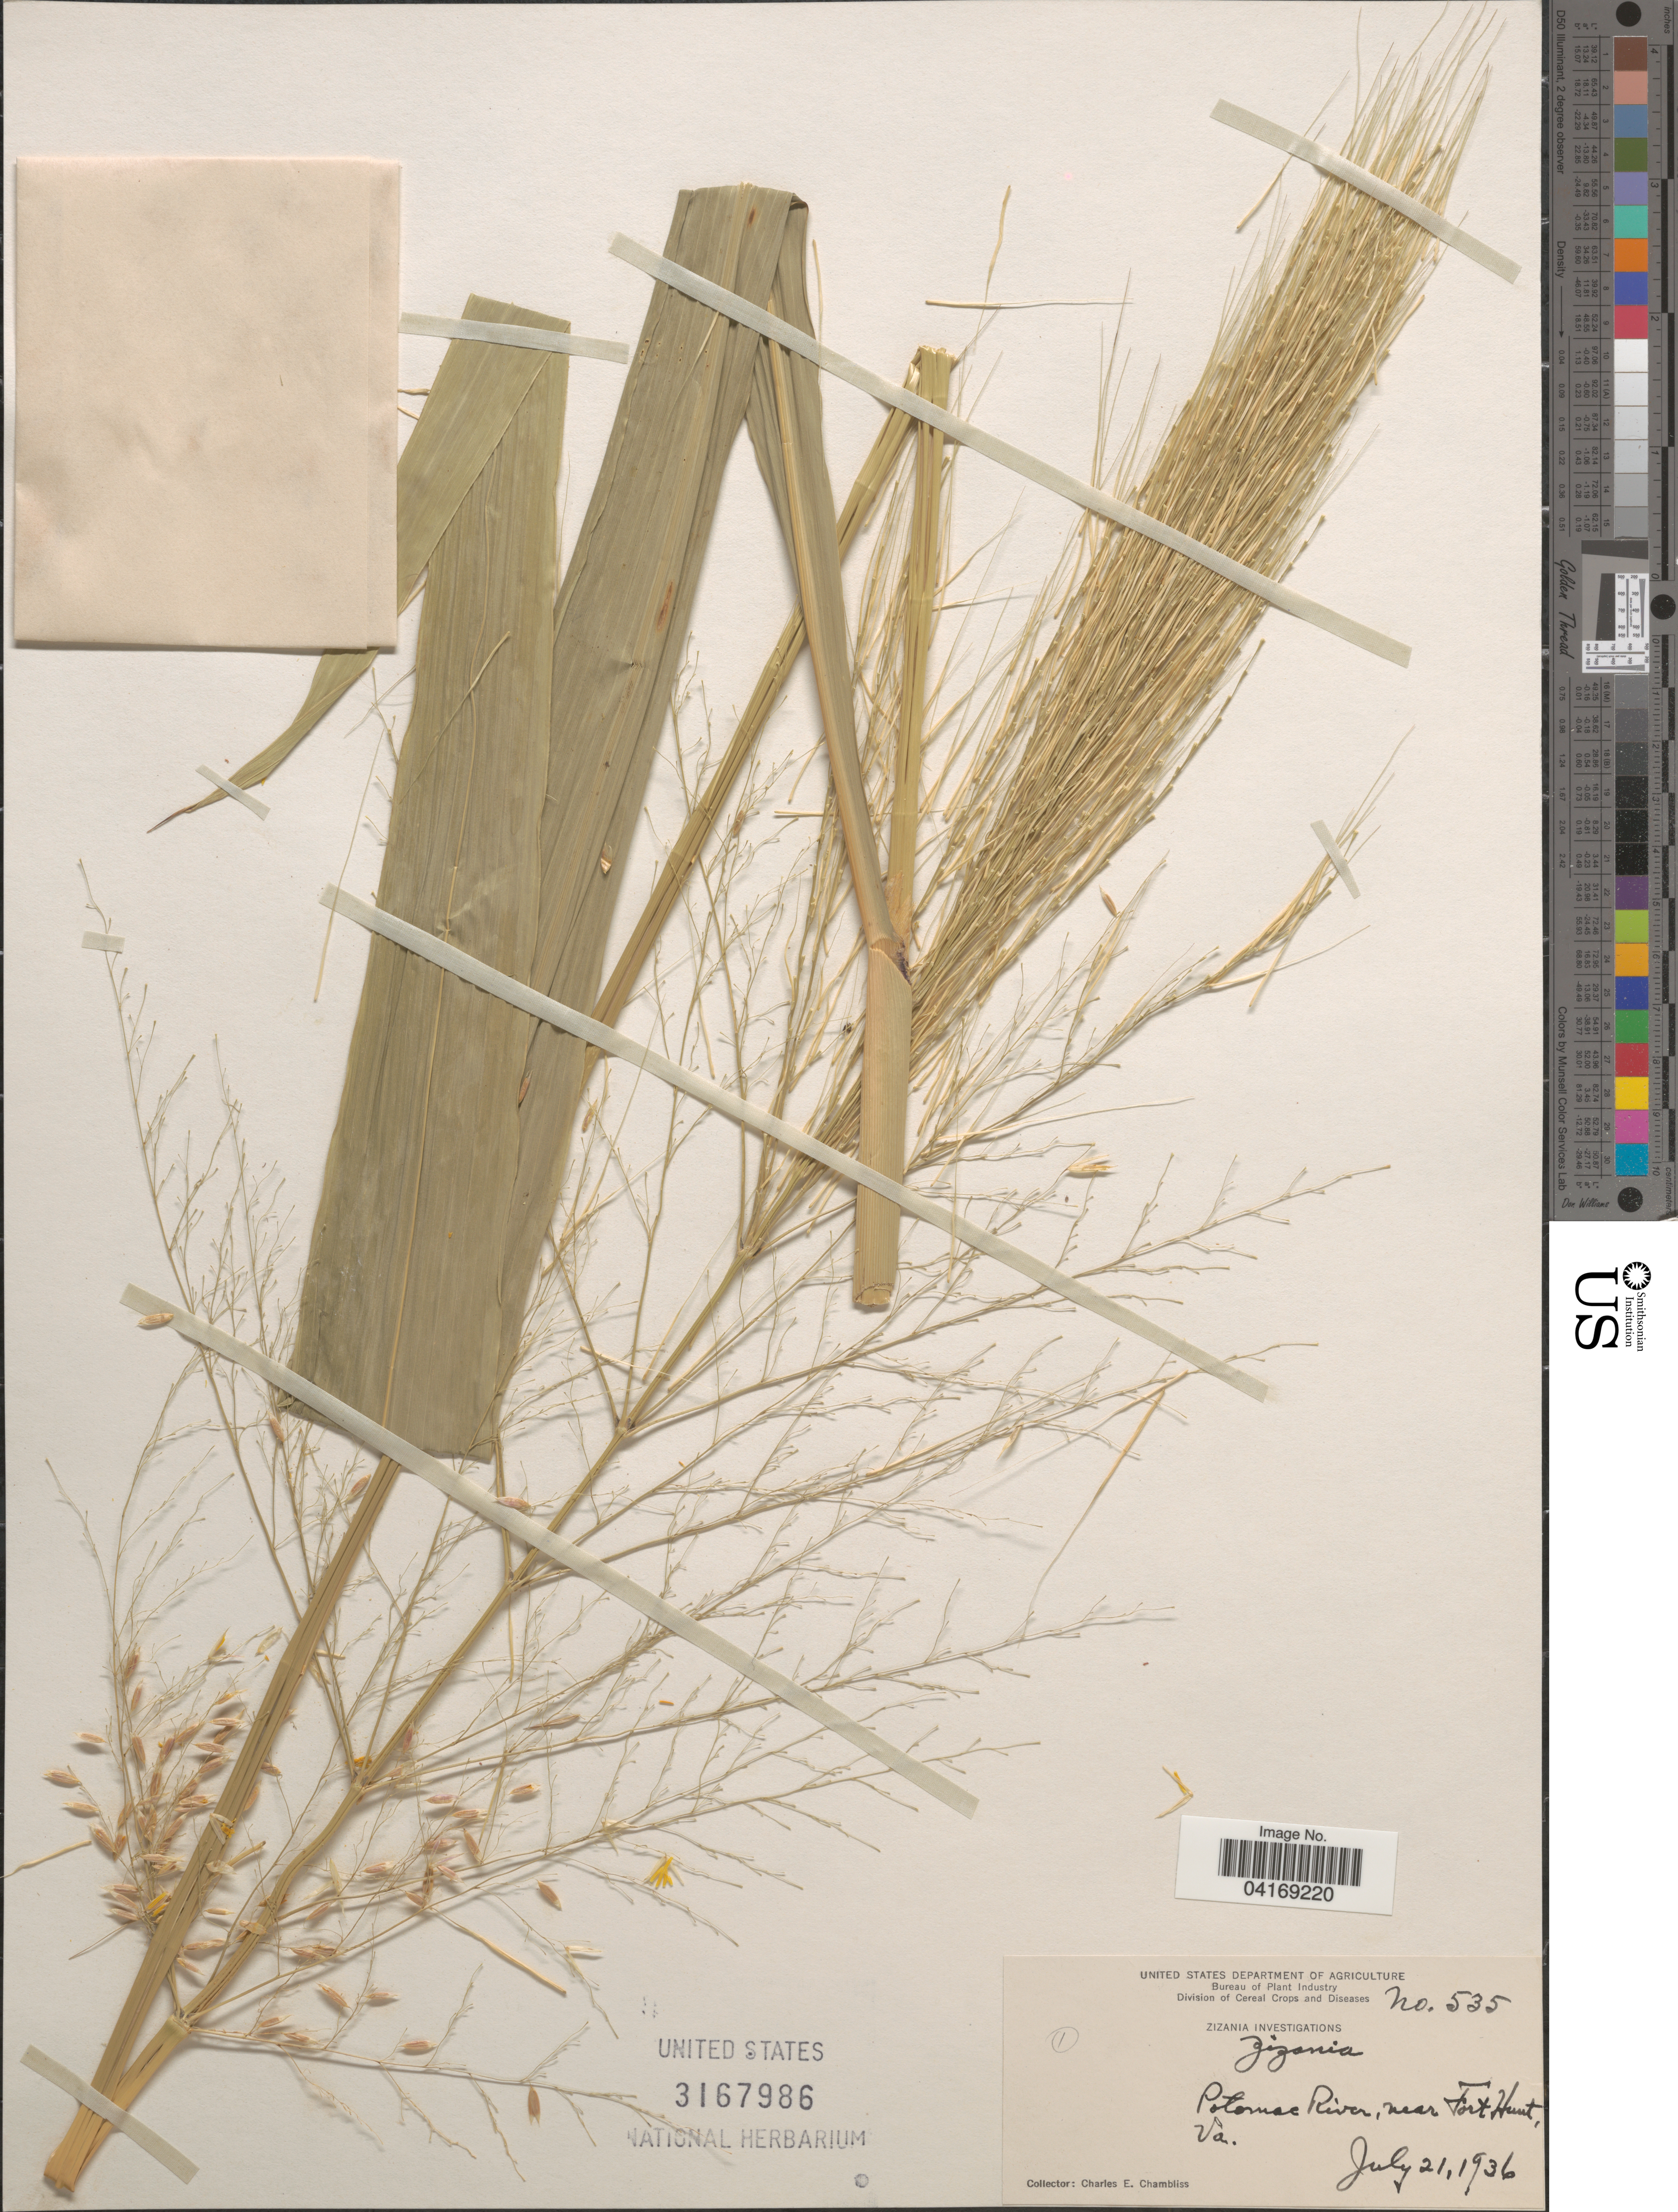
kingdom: Plantae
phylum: Tracheophyta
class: Liliopsida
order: Poales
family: Poaceae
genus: Zizania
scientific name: Zizania sp.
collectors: C. Chambliss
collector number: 535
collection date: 1936-07-21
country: United States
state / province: Virginia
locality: Potomac River, near Fort Hunt.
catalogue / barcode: US 3167986